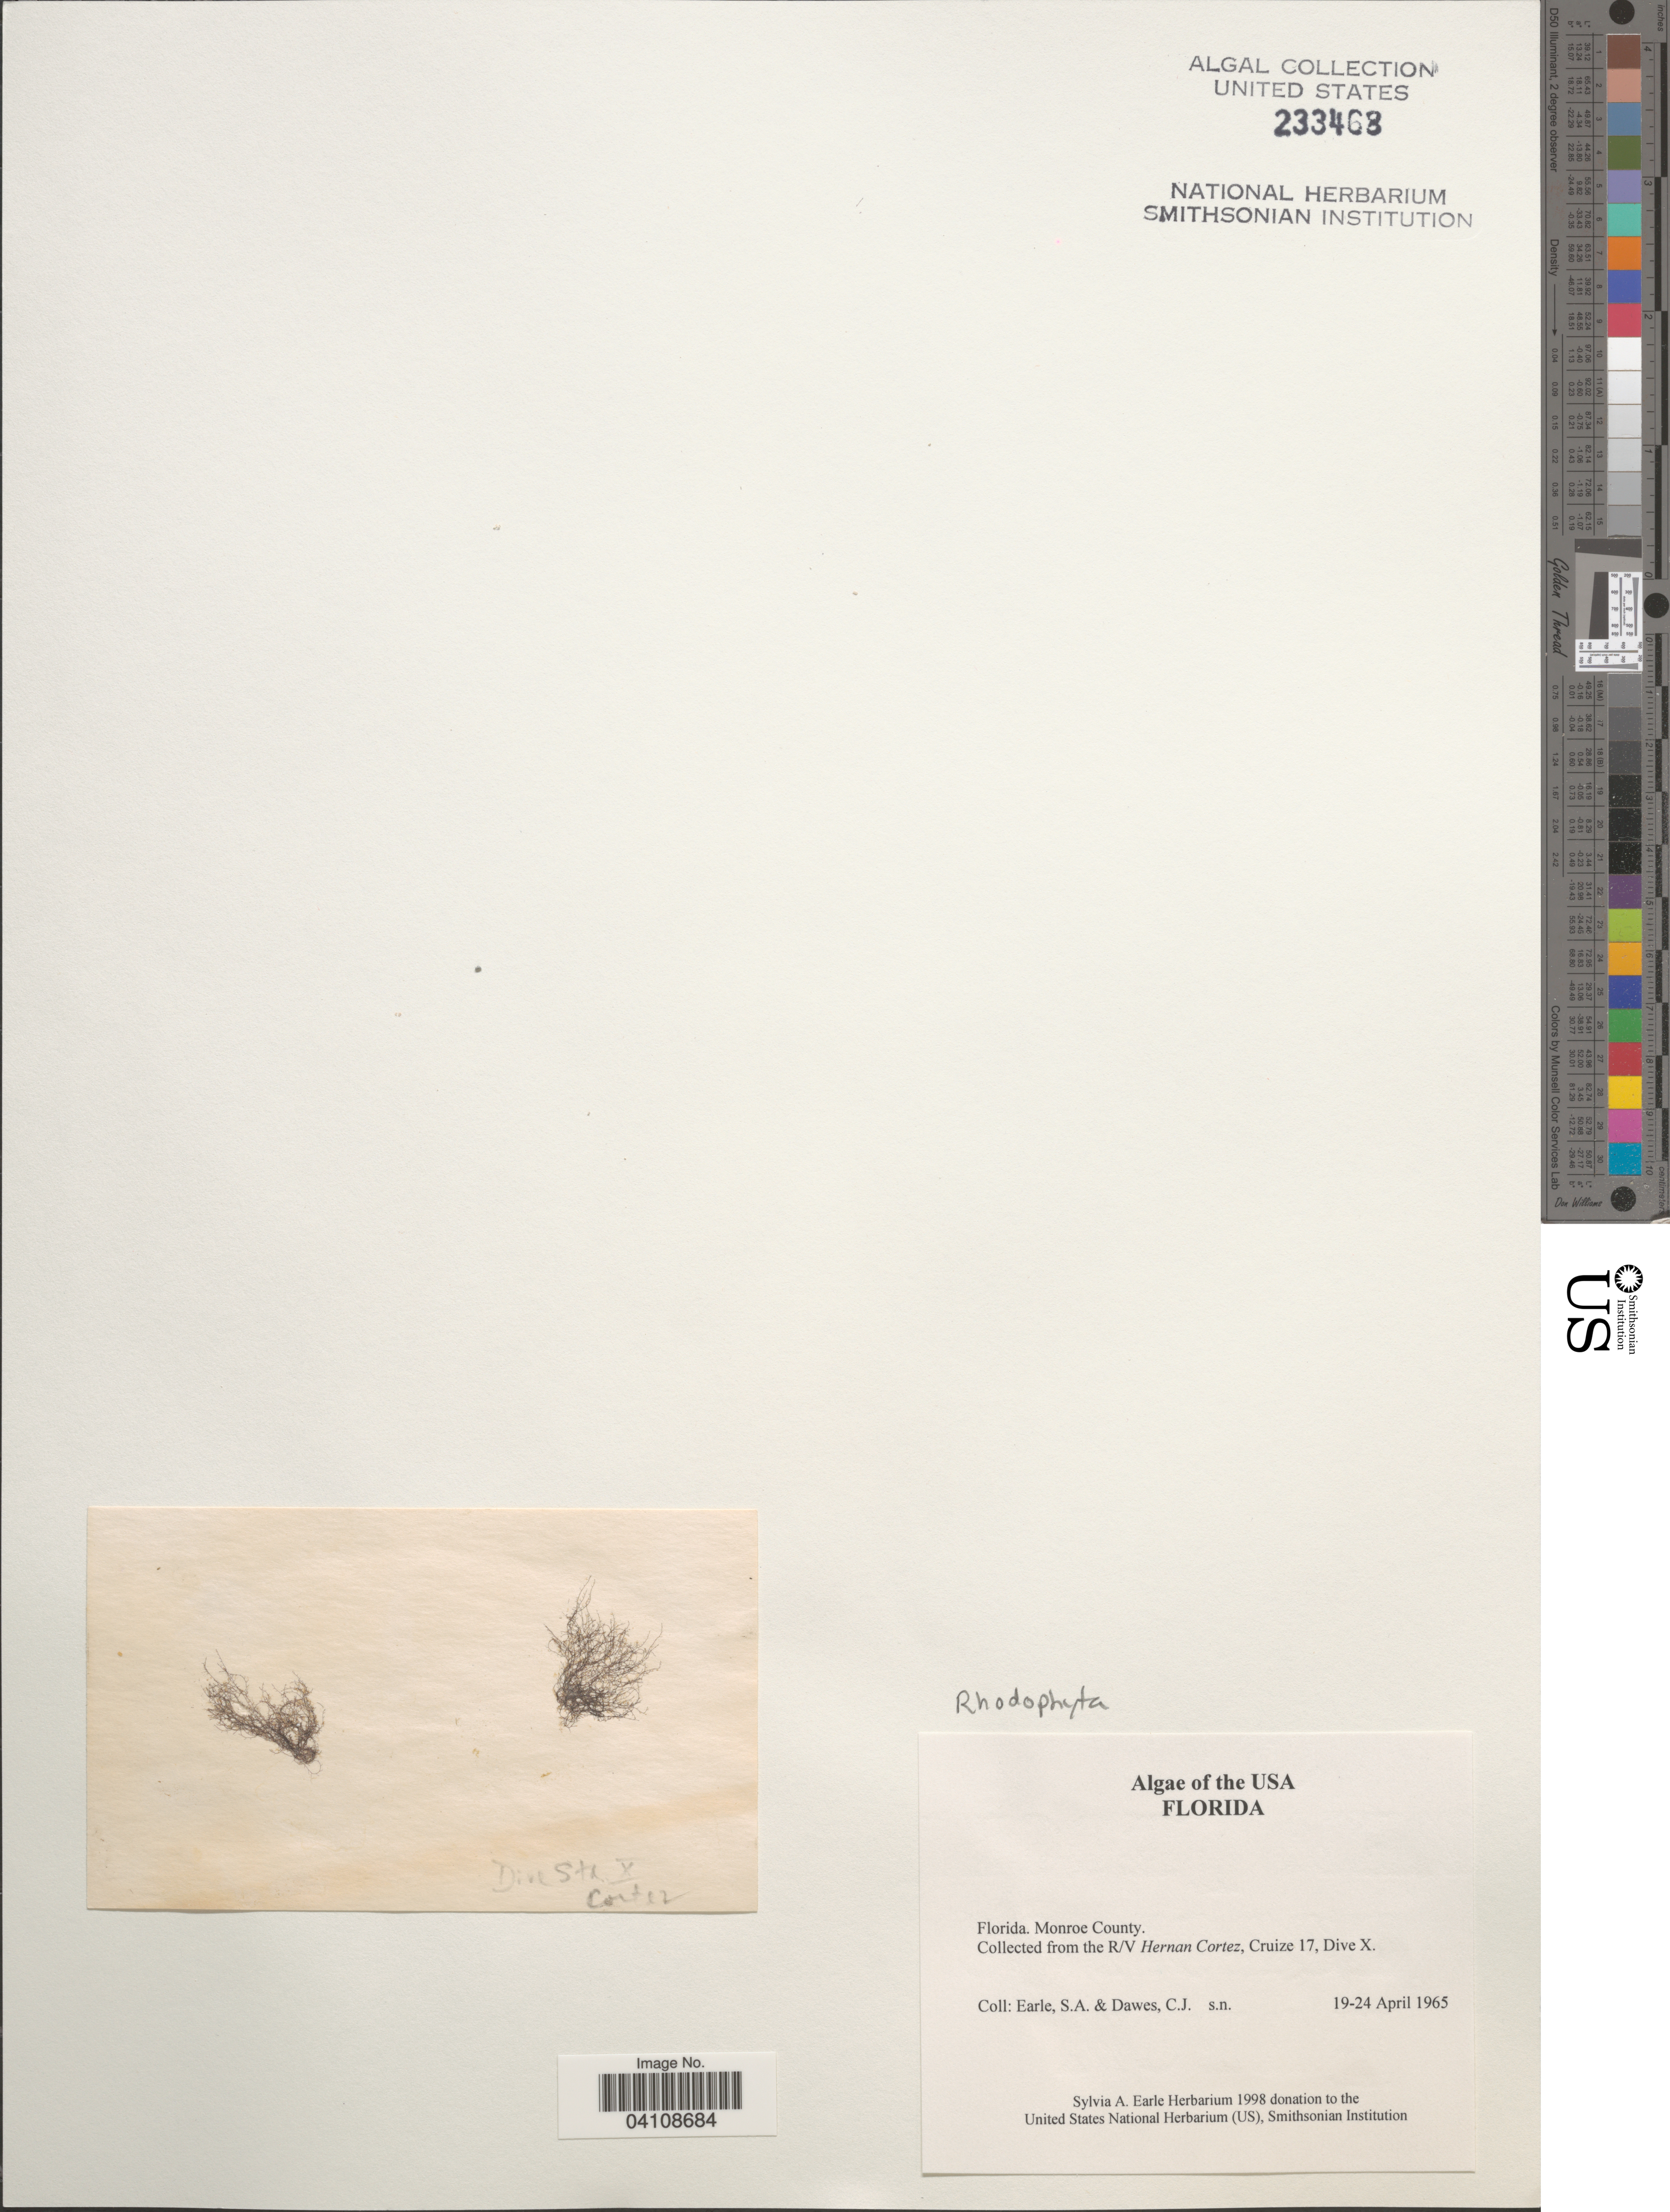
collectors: S. A. Earle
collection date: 1965-04-19/1965-04-24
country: United States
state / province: Florida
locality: Monroe County. The R/V Hernan Cortez, Cruize 17, Dive X.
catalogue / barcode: US 233468